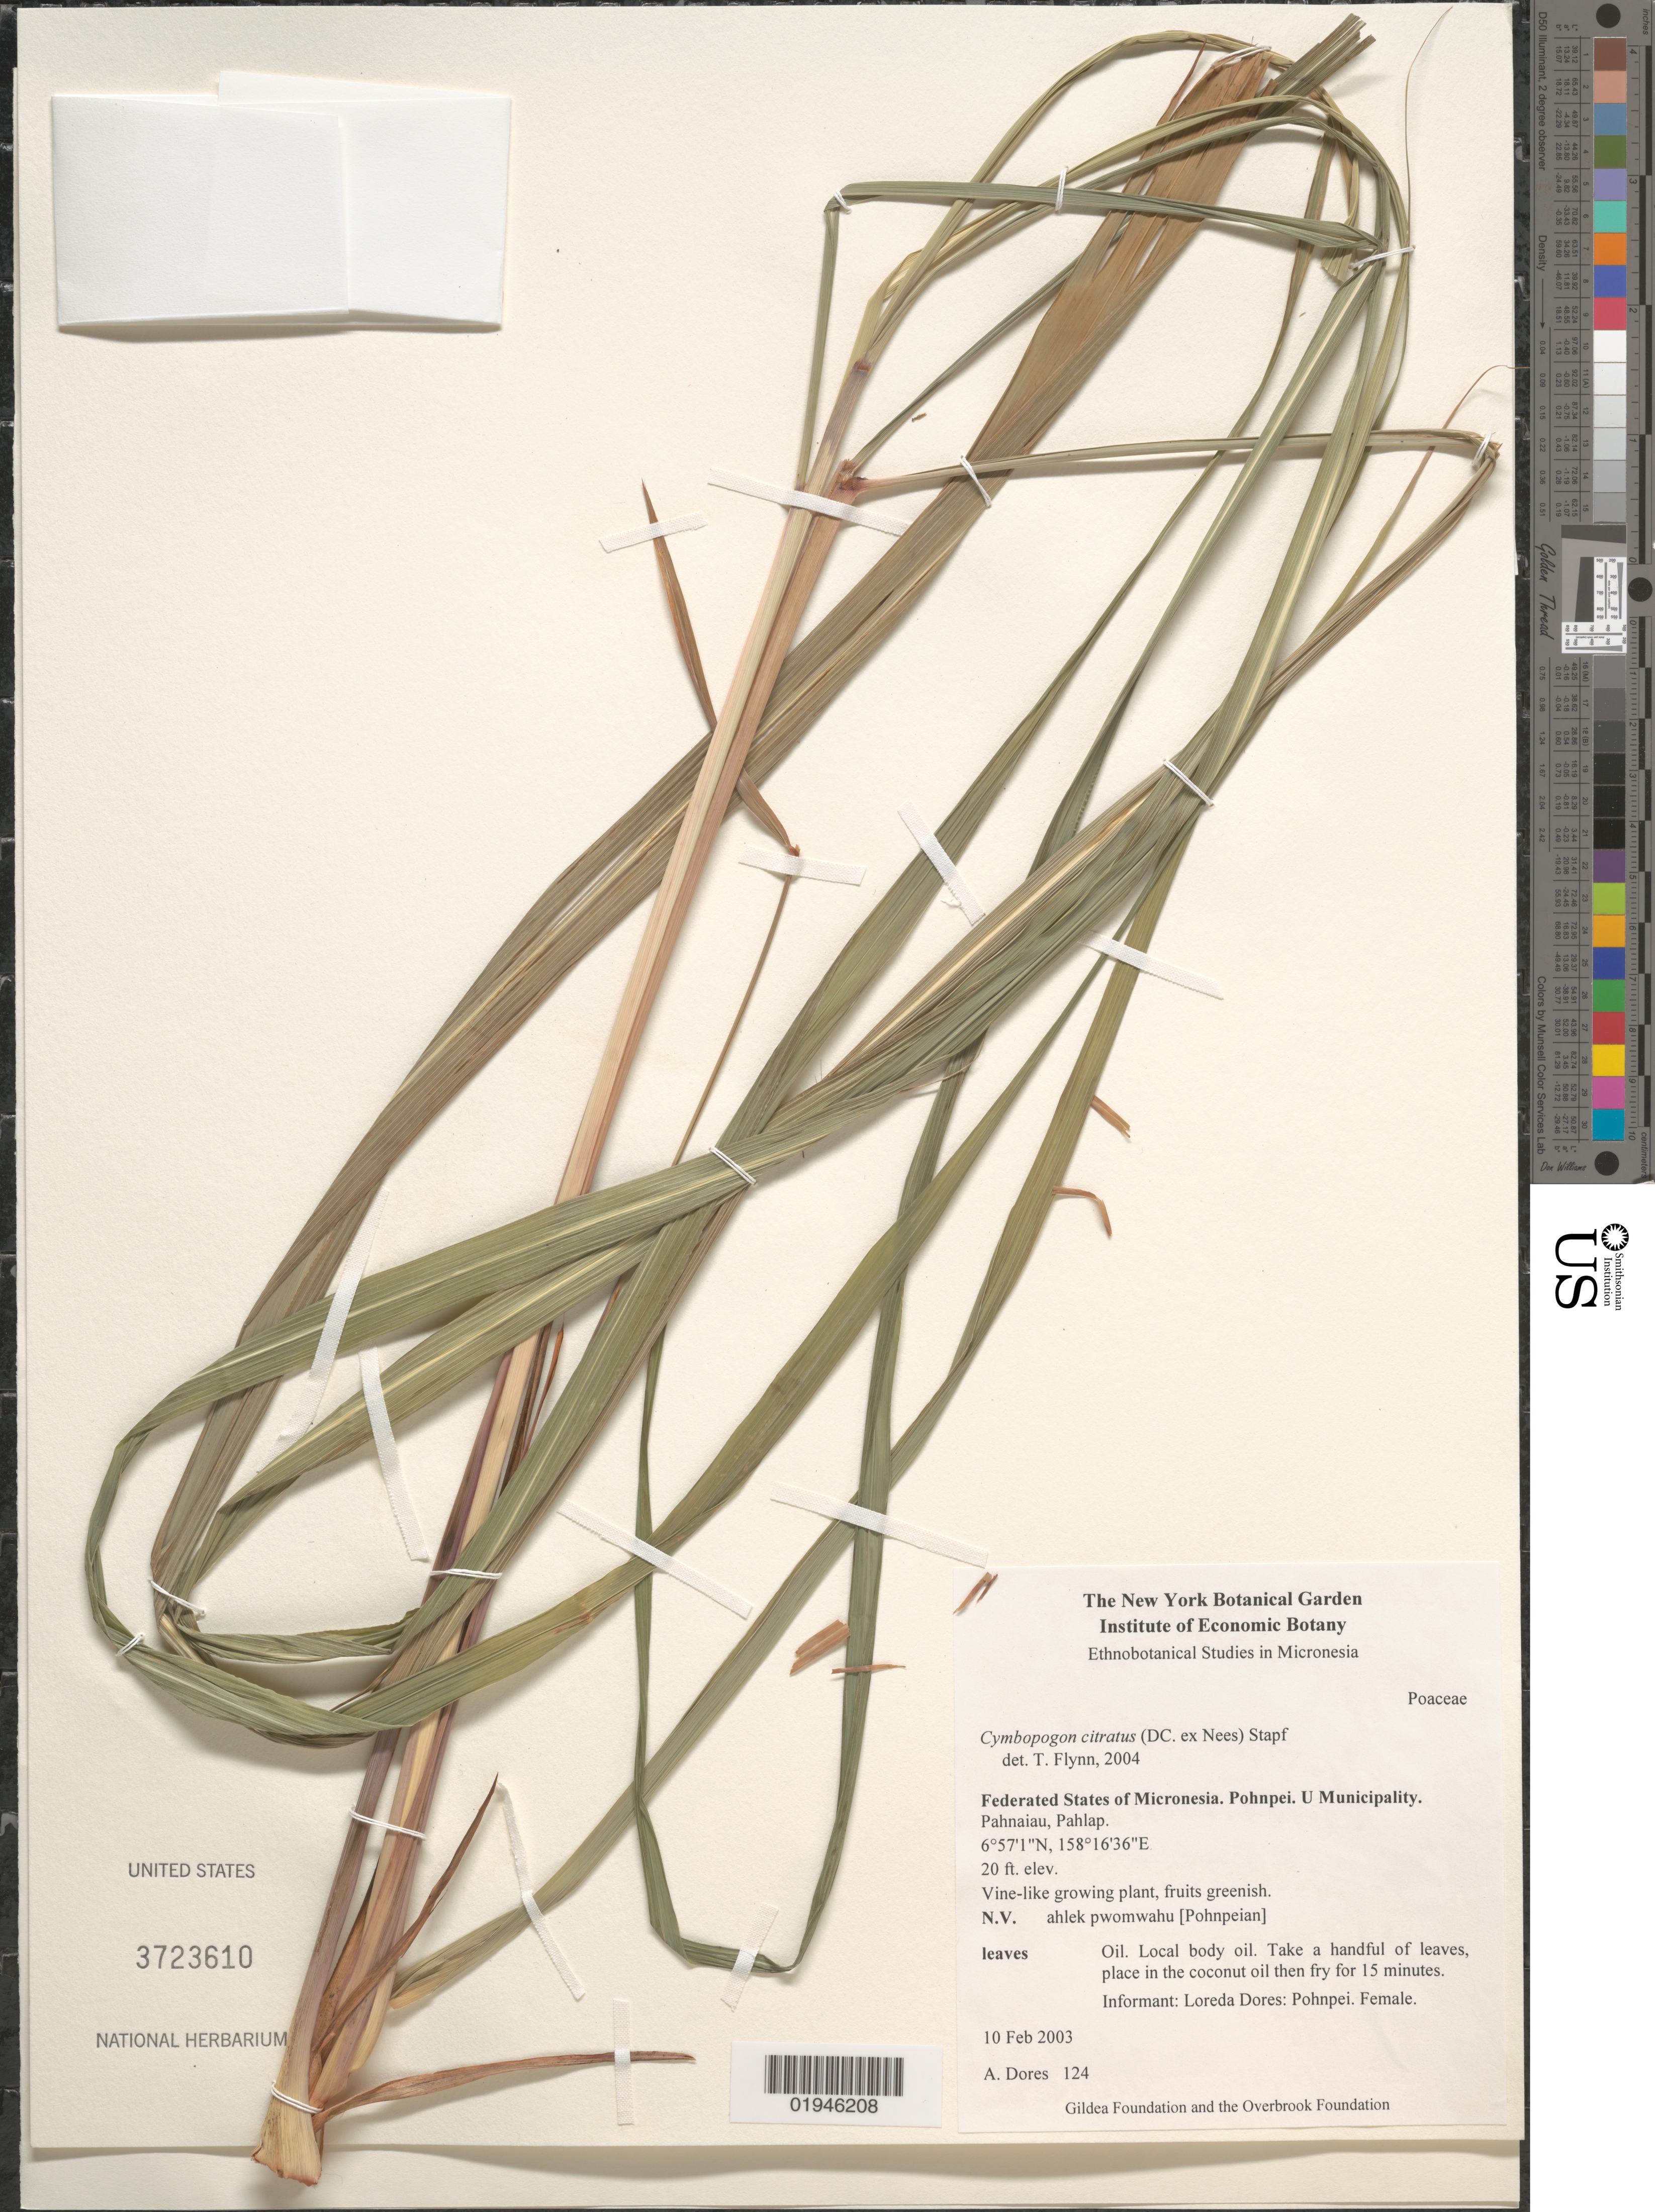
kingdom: Plantae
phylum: Tracheophyta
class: Liliopsida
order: Poales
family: Poaceae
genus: Cymbopogon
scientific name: Cymbopogon citratus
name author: (DC.) Stapf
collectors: A. Dores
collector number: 124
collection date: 2003-02-10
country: Micronesia, Federated States of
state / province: Pohnpei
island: Pohnpei [Ponape]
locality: U Municipality. Pahnaiau, Pahlap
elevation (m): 6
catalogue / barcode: US 3723610